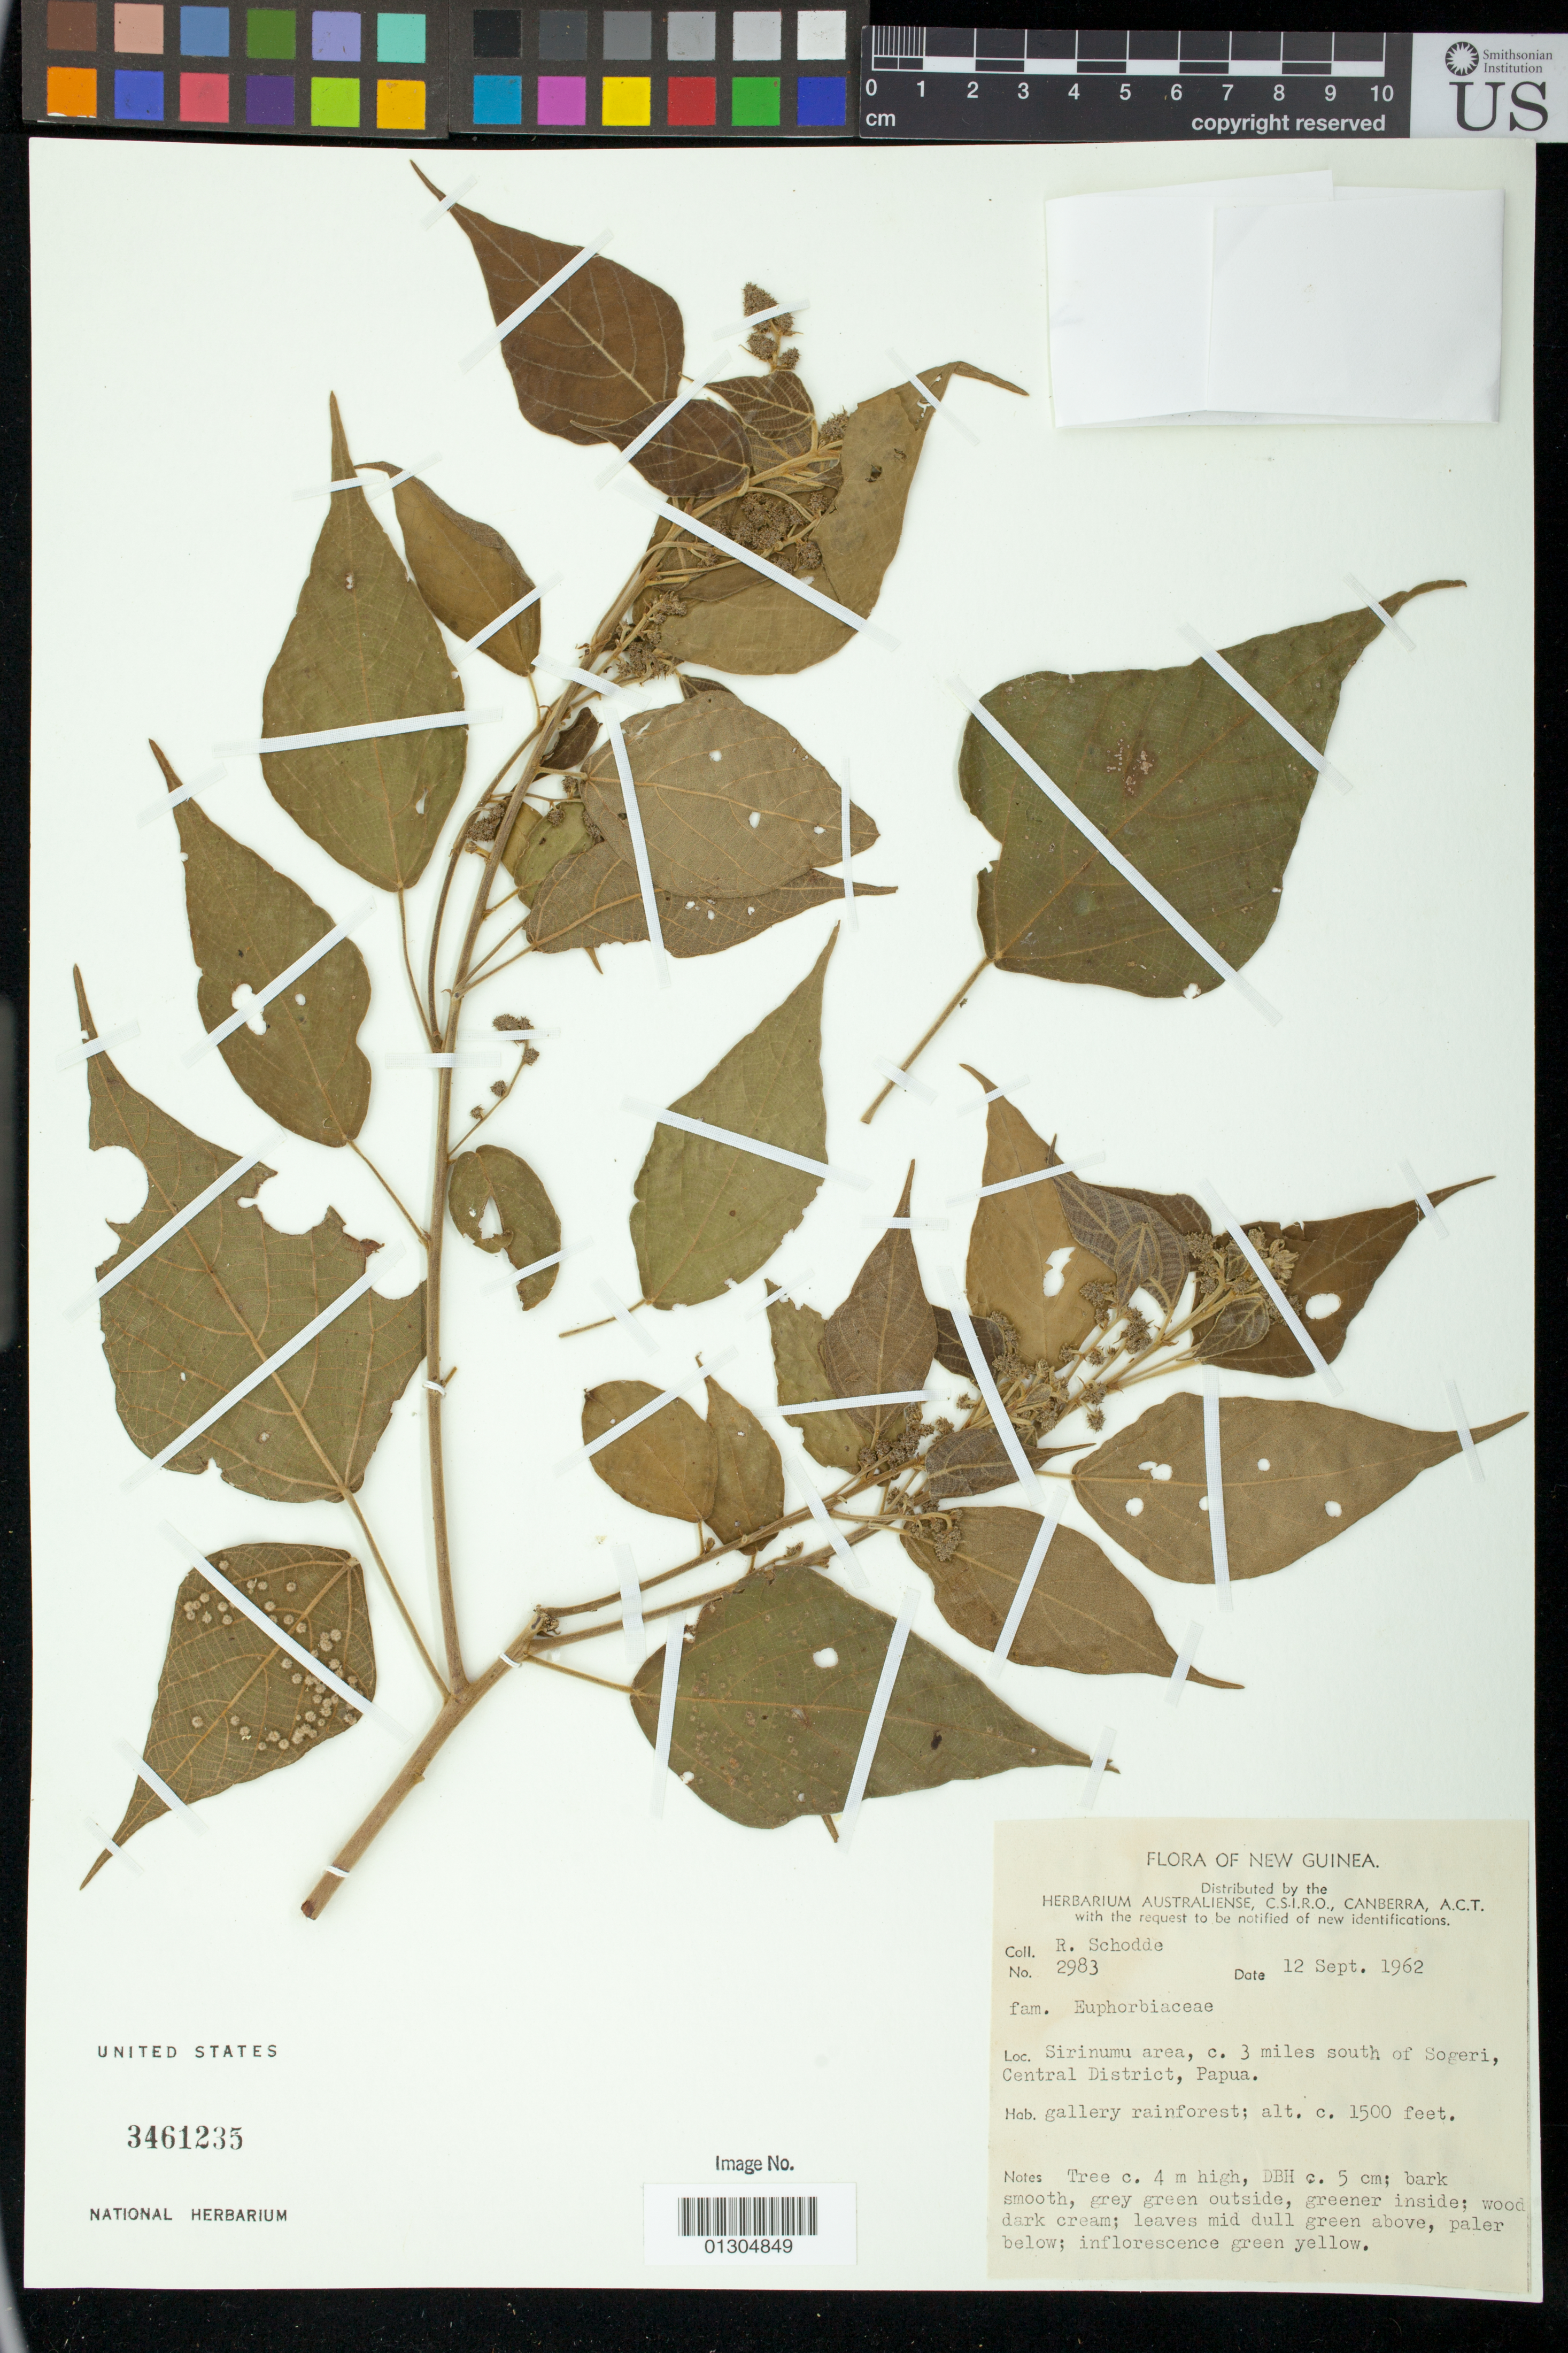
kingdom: Plantae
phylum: Tracheophyta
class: Magnoliopsida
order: Malpighiales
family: Euphorbiaceae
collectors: R. Schodde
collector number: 2983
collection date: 1962-09-12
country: Papua New Guinea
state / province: Central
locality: Sirinumu area, c. 3 miles south of Sogeri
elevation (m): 457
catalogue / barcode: US 3461235